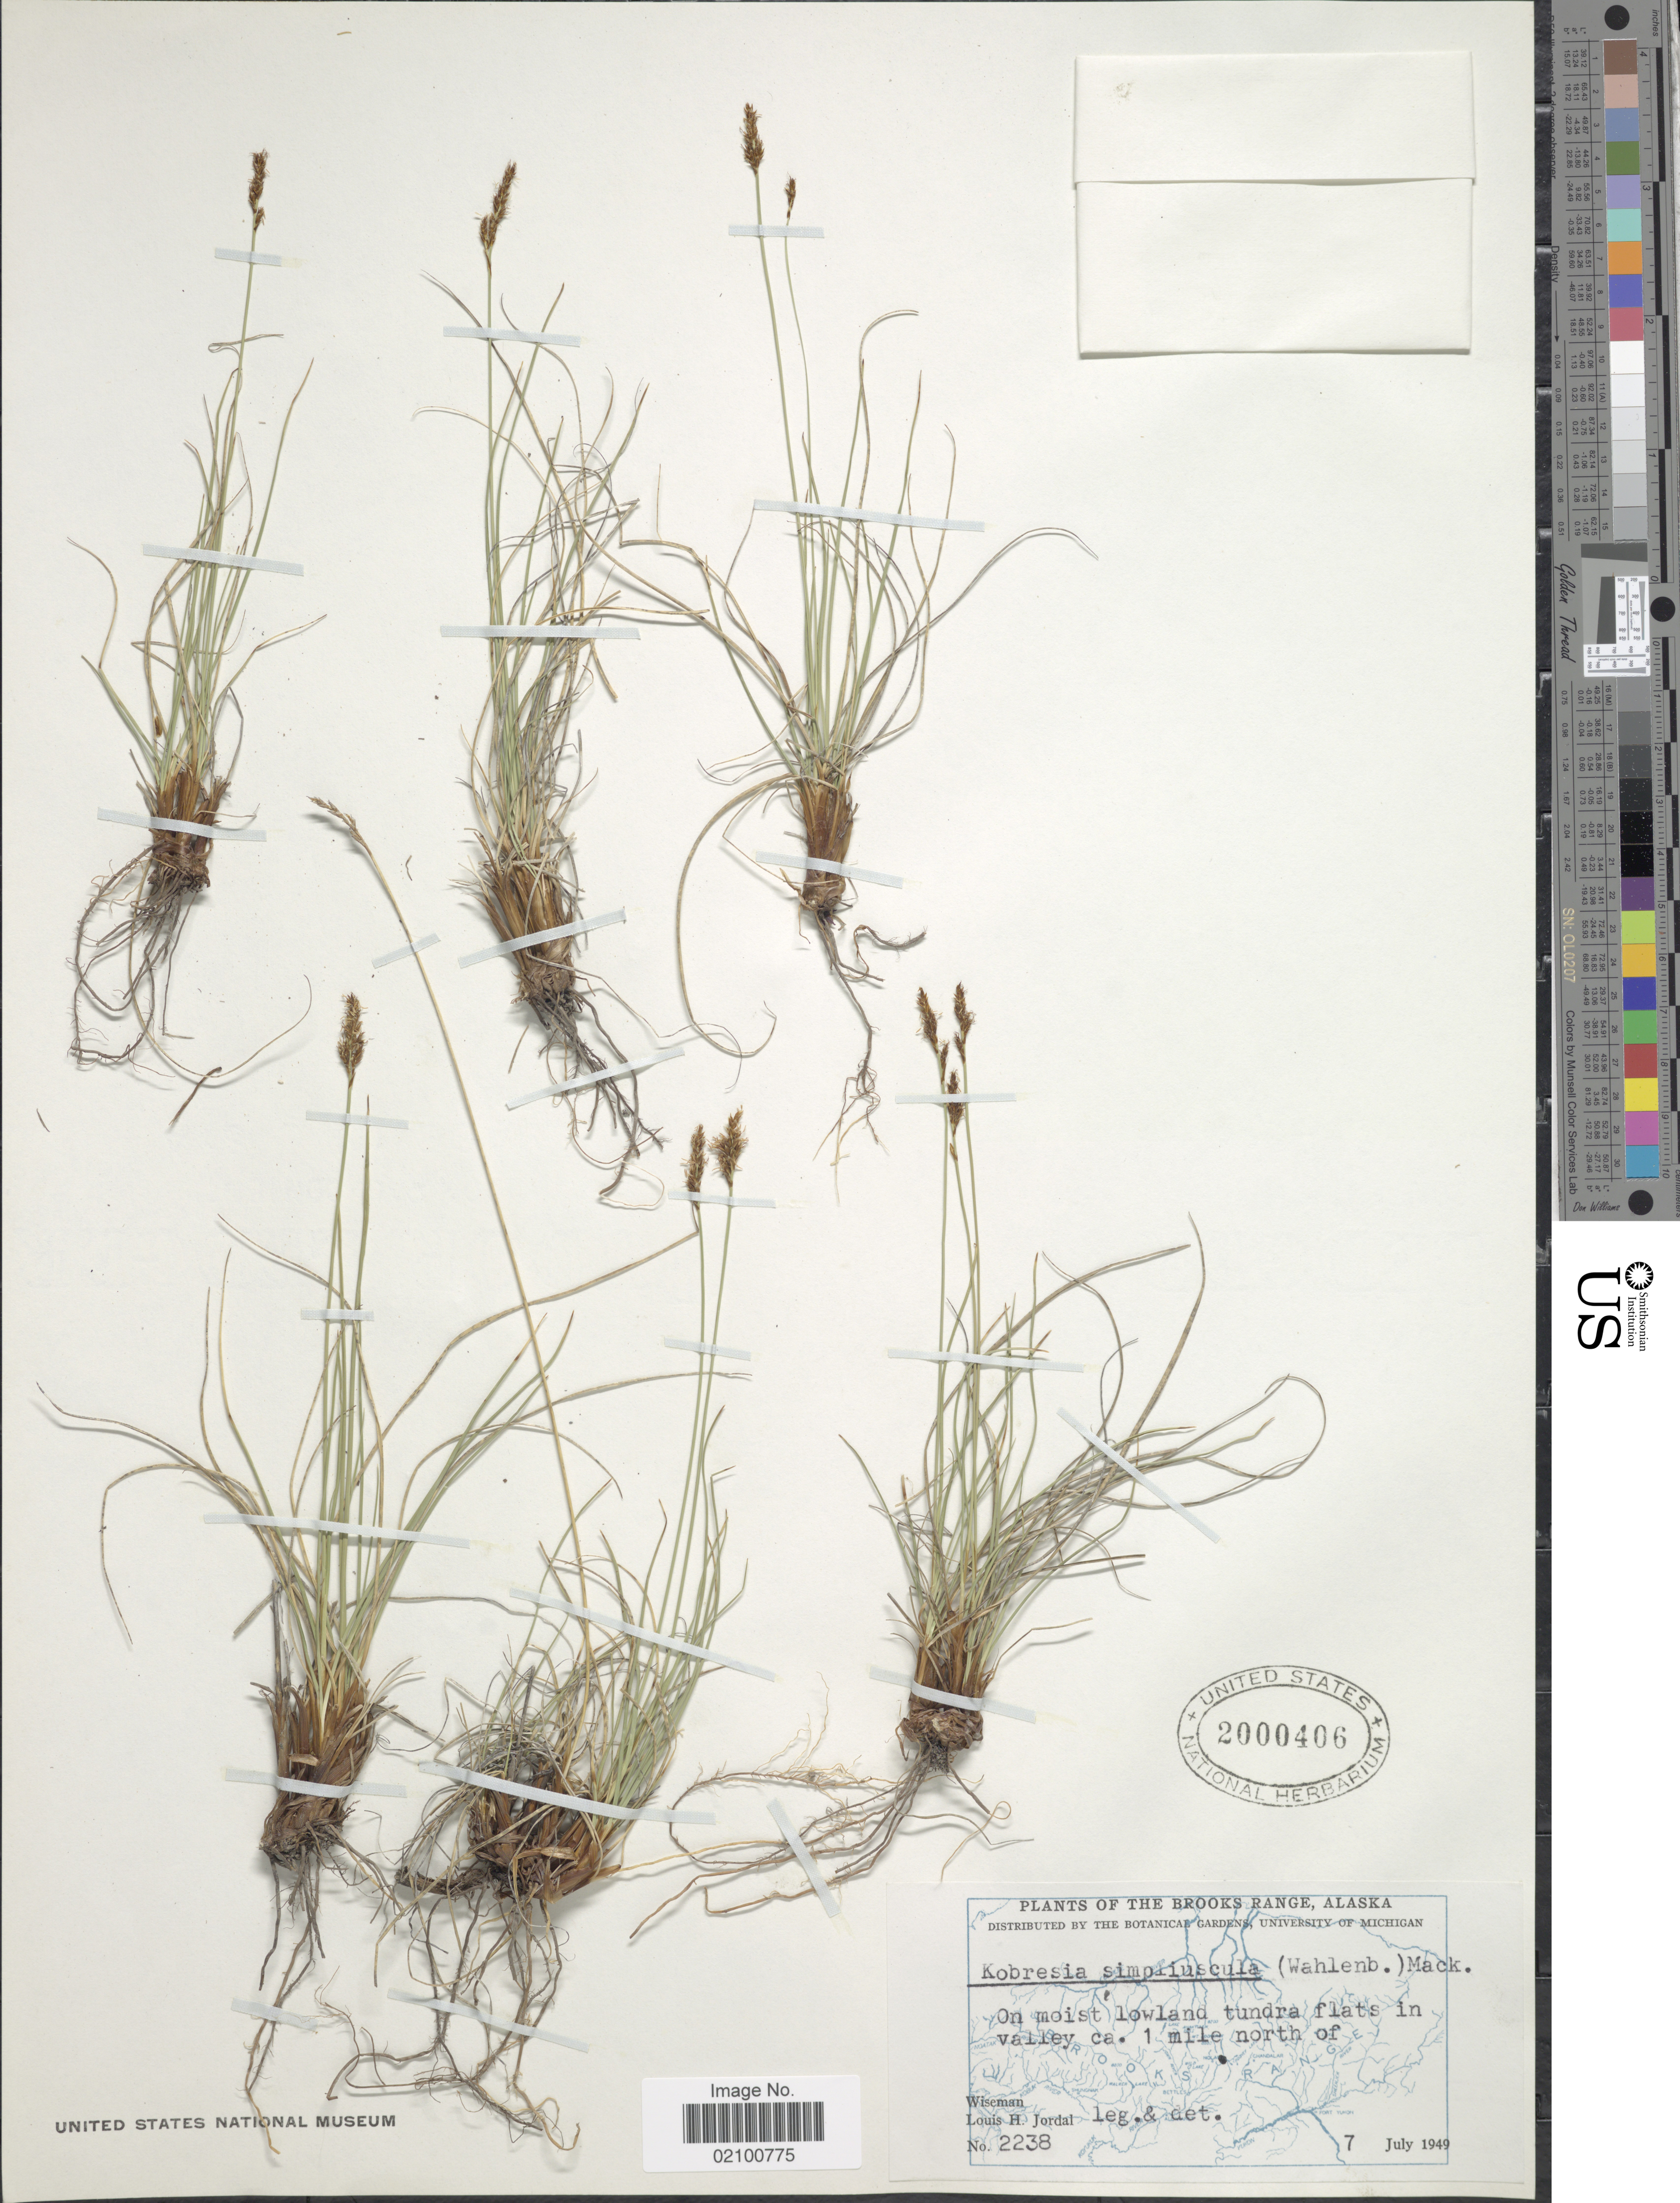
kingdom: Plantae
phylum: Tracheophyta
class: Liliopsida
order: Poales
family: Cyperaceae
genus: Carex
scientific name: Carex simpliciuscula subsp. simpliciuscula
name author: Wahlenb.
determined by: Strong, M. T., (US), Smithsonian Institution - National Museum of Natural History (UNITED STATES)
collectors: L. Jordal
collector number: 2238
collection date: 1949-07-07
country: United States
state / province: Alaska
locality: The Brooks Range, ca 1 mile north of Wiseman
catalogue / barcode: US 2000406